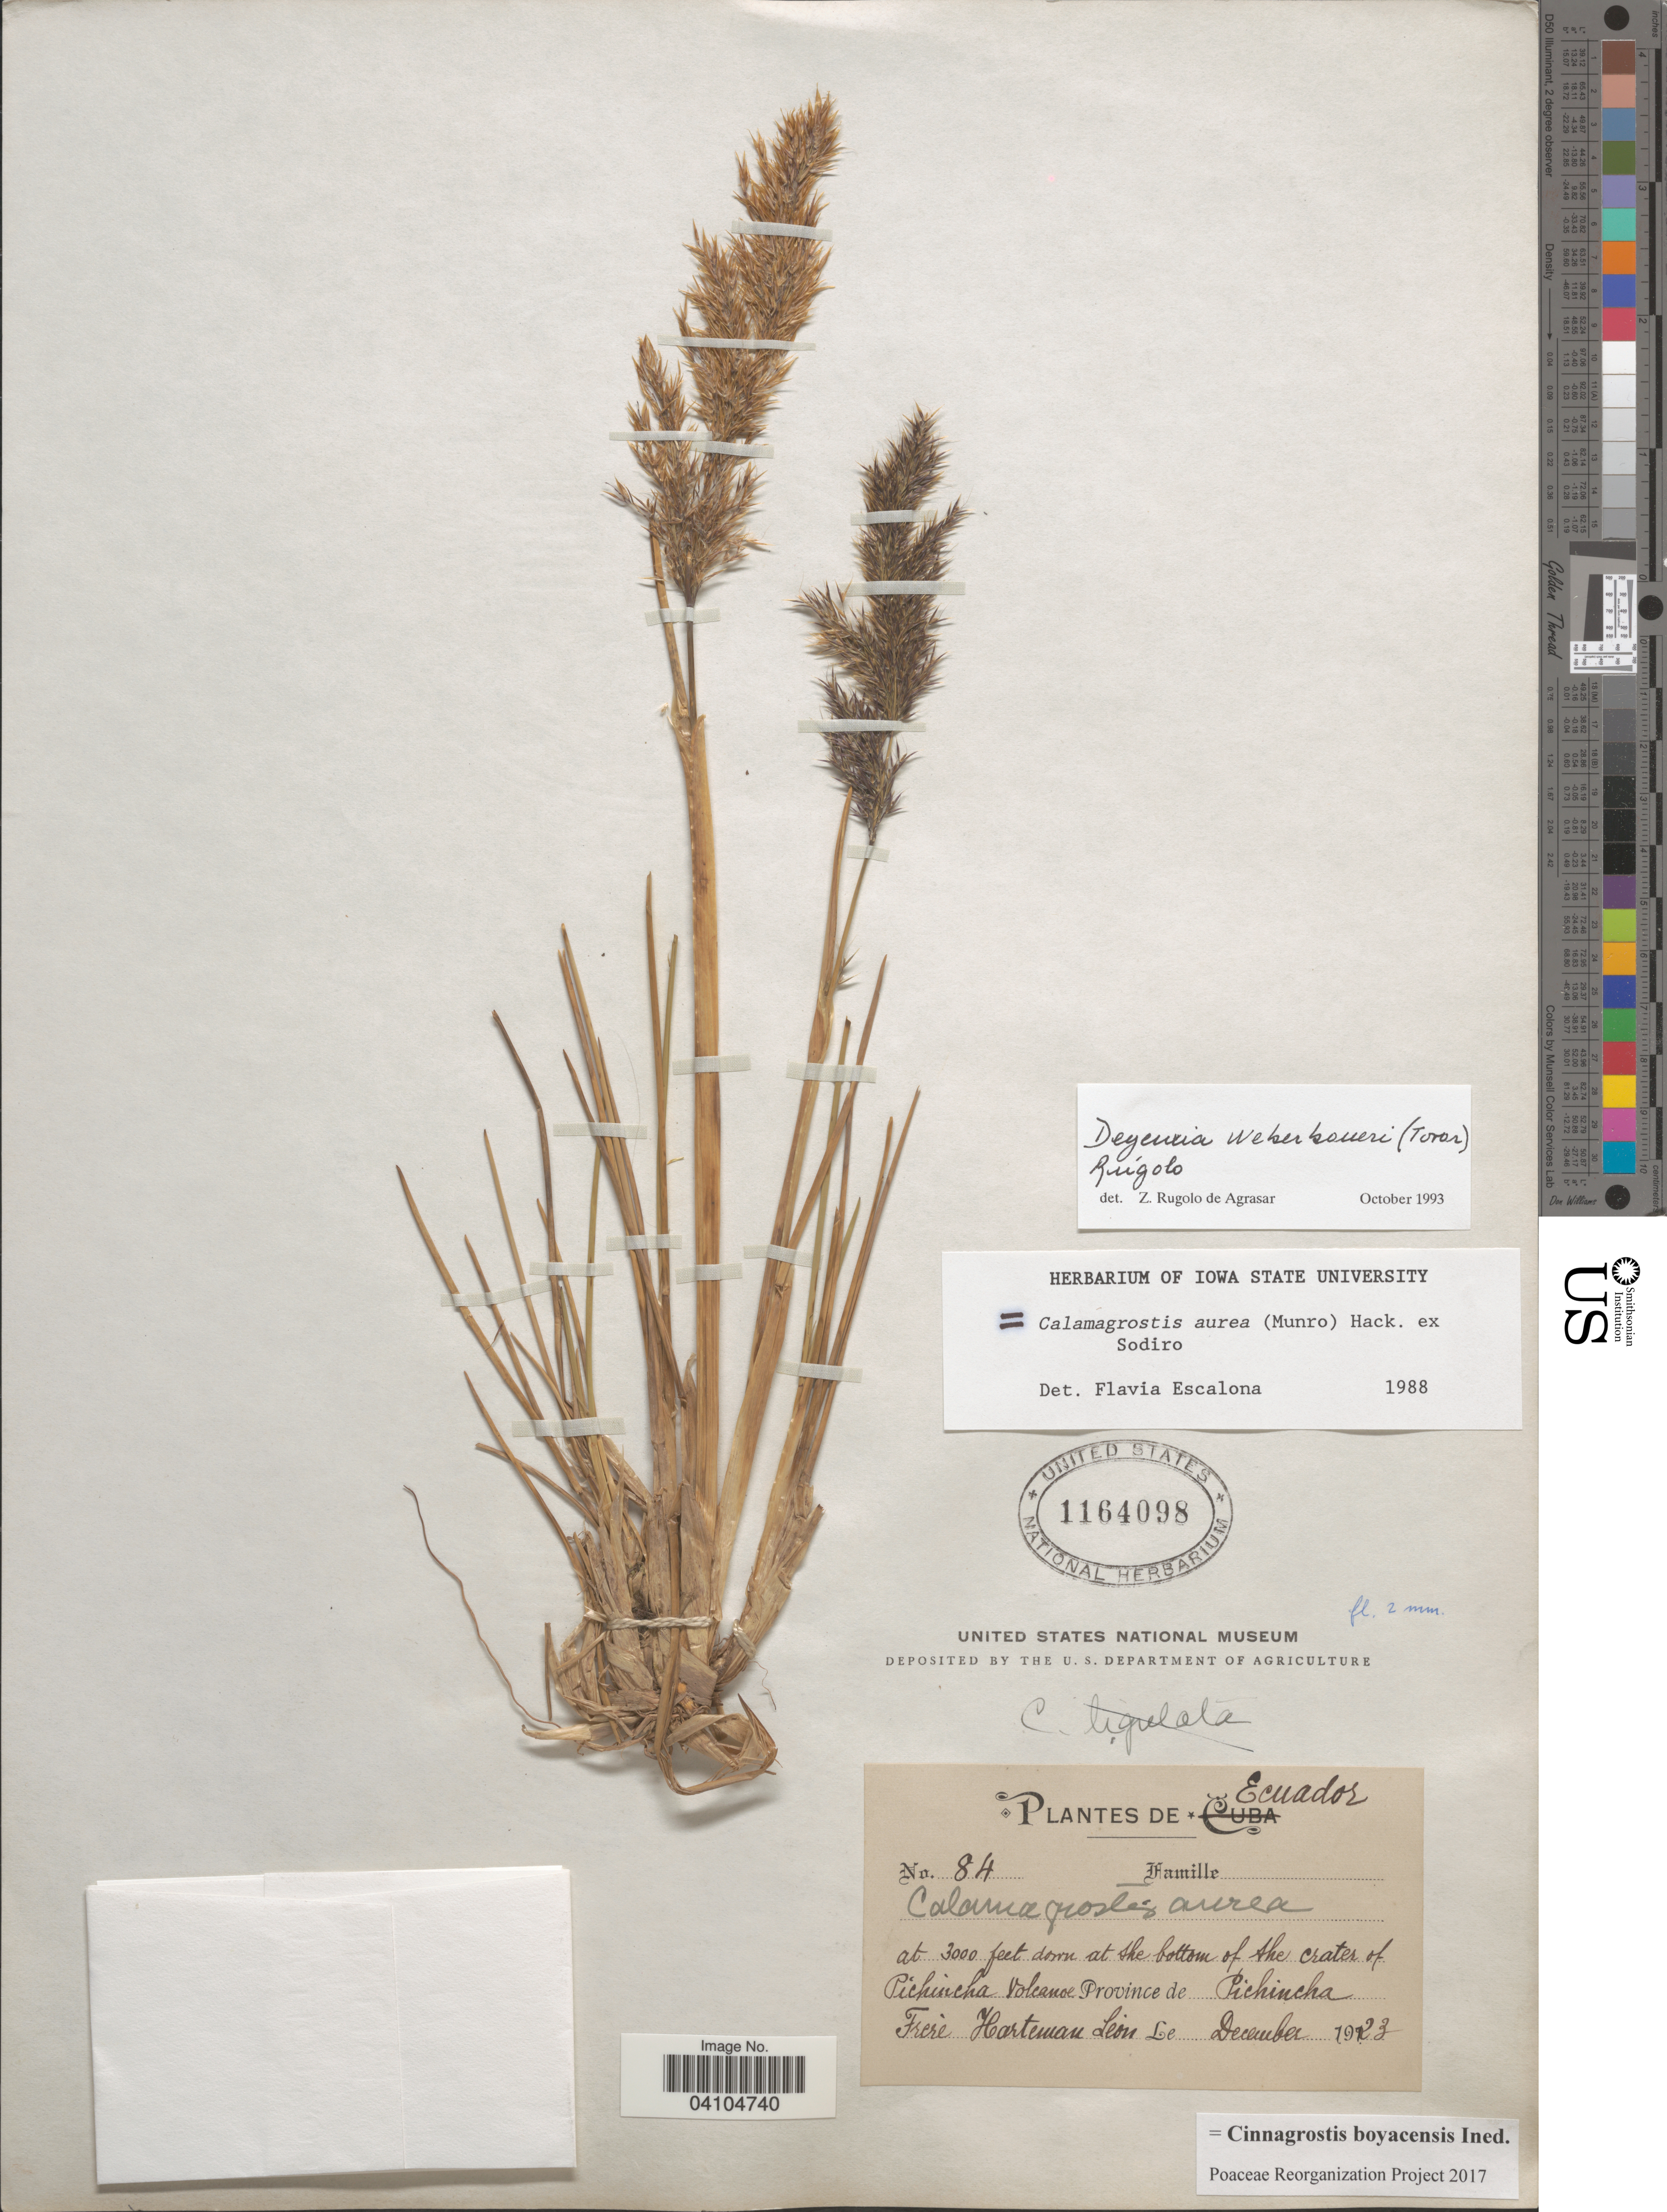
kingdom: Plantae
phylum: Tracheophyta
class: Liliopsida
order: Poales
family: Poaceae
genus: Deschampsia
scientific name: Deschampsia boyacensis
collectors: H. León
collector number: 84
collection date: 1923-12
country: Ecuador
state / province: Pichincha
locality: At the bottom of the crater of Pichincha Volcanoe.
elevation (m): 914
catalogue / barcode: US 1164098